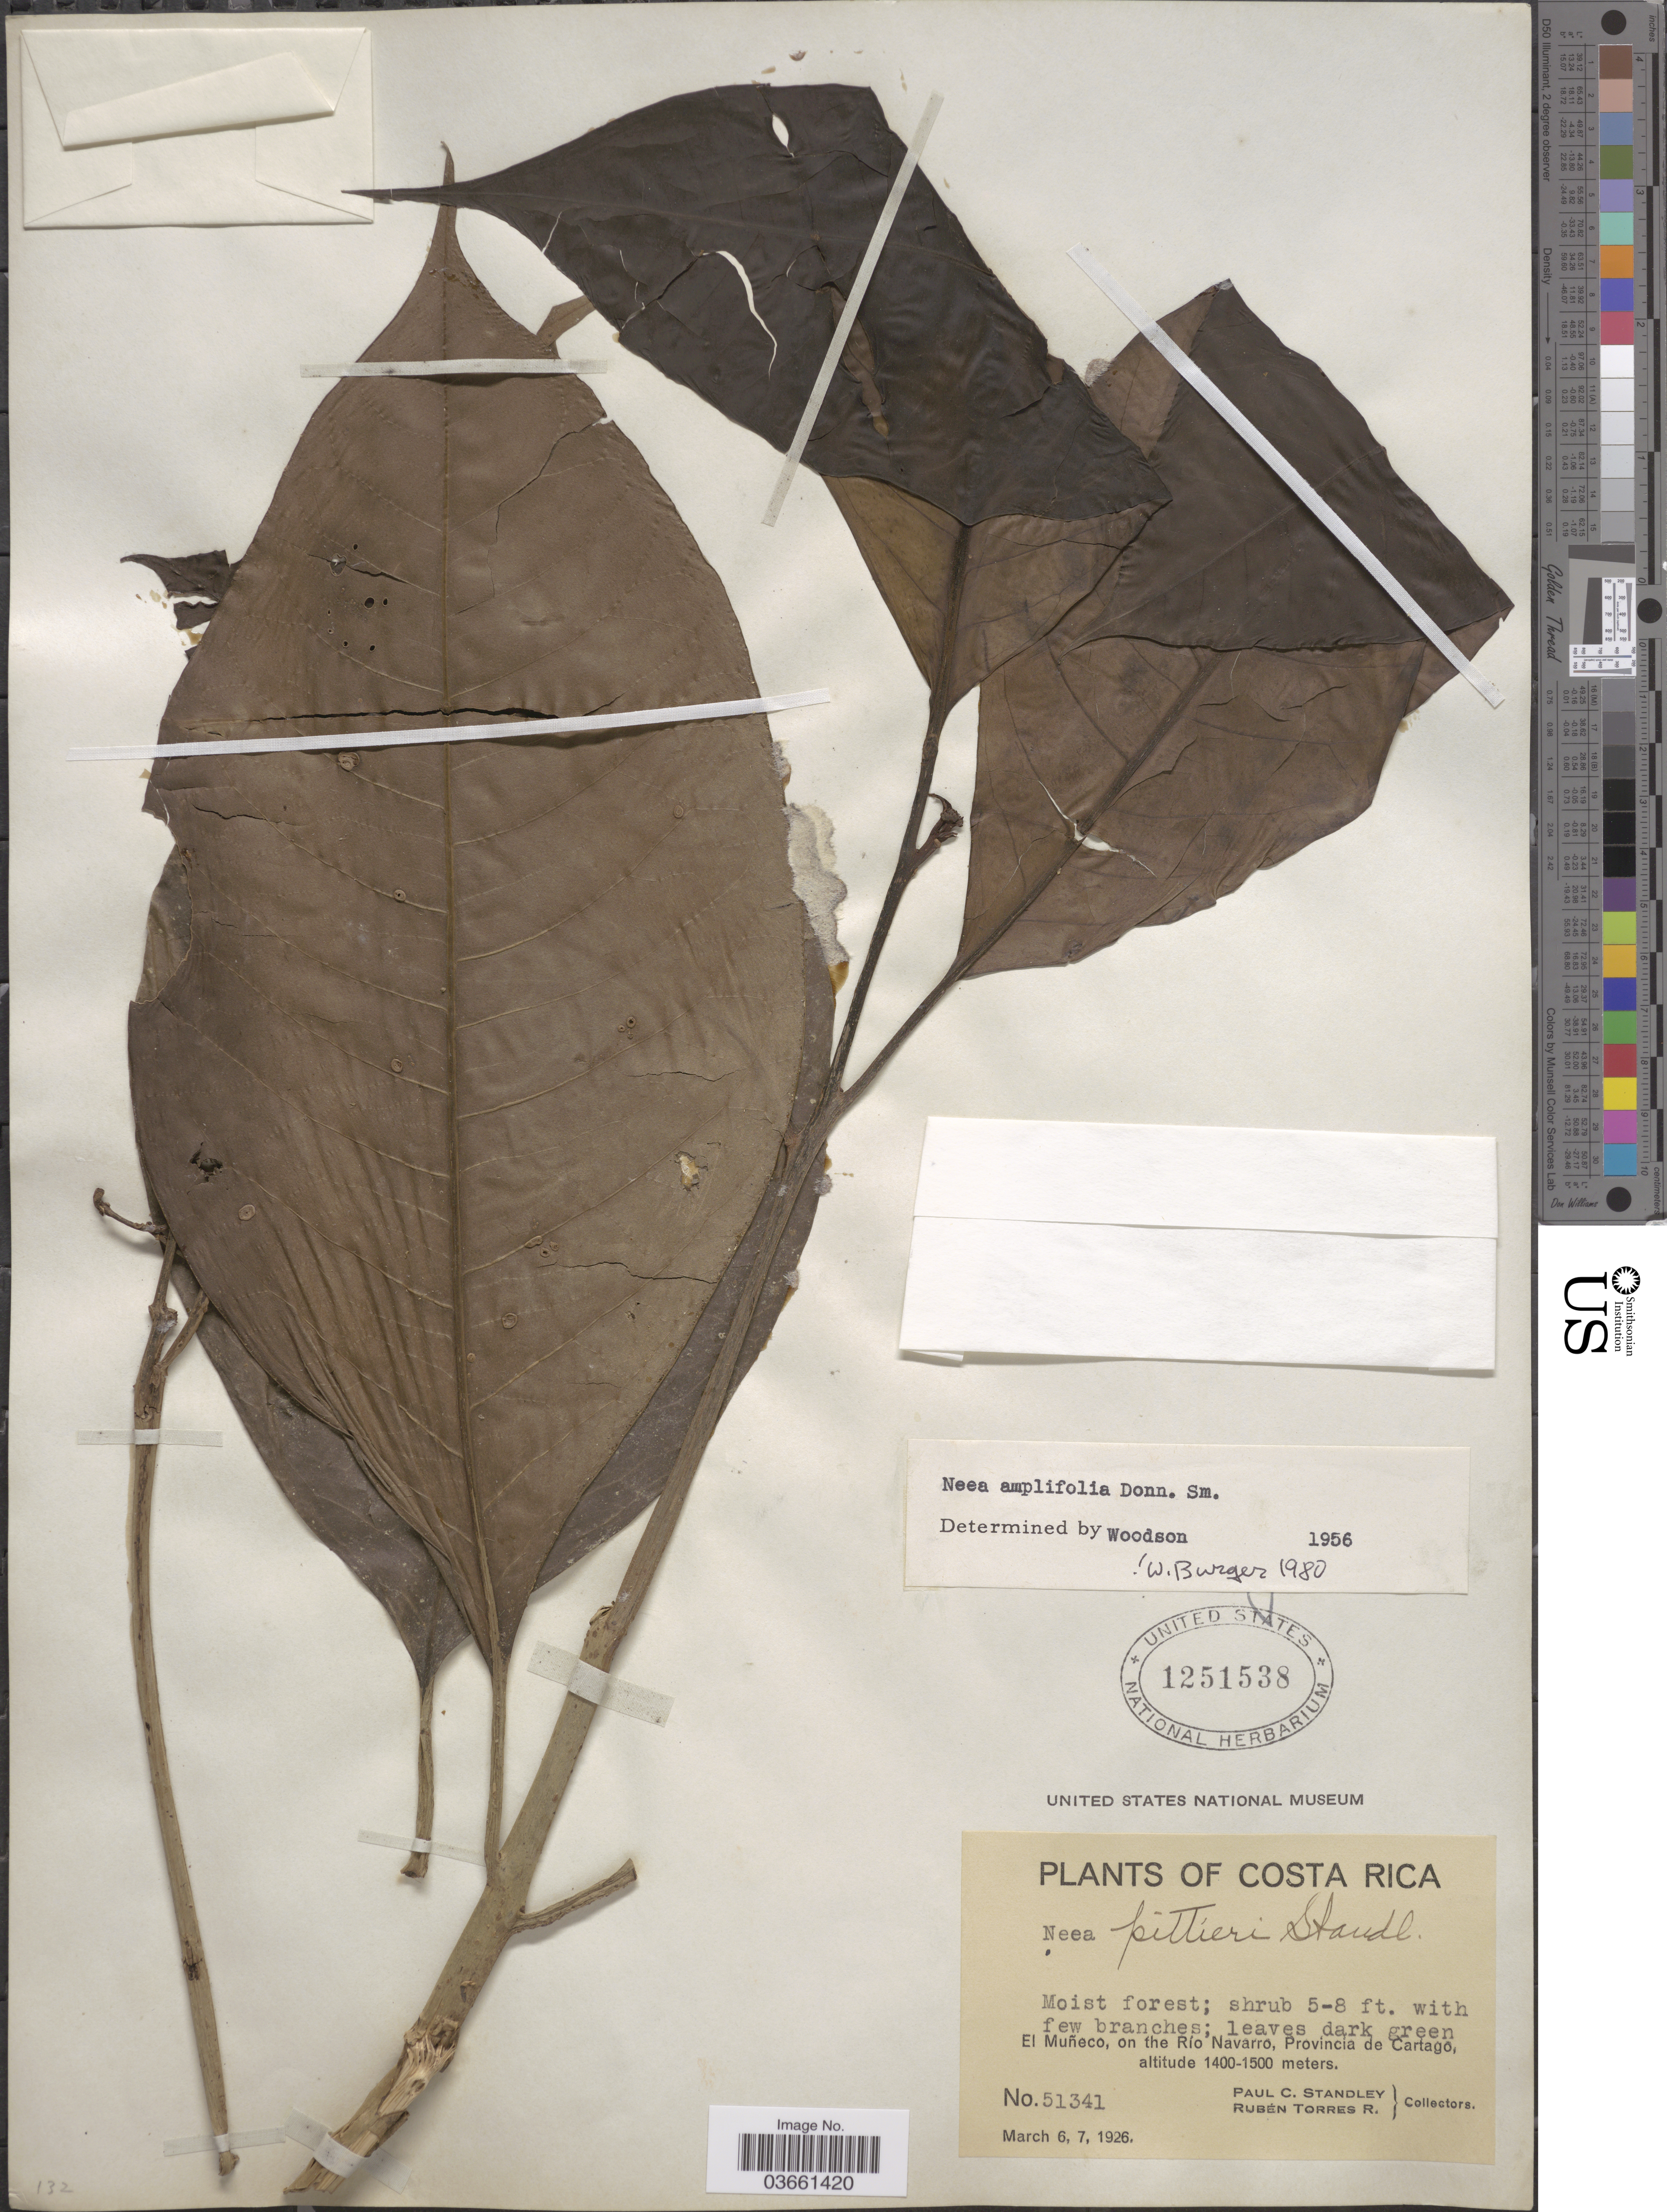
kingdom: Plantae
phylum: Tracheophyta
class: Magnoliopsida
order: Caryophyllales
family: Nyctaginaceae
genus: Neea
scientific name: Neea amplifolia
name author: Donn. Sm.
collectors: P. C. Standley & R. Torres Rojas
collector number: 51341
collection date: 1926-03-06/1926-03-07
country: Costa Rica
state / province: Cartago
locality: El Muñeco, on the Río Navarro.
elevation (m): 1400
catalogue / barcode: US 1251538